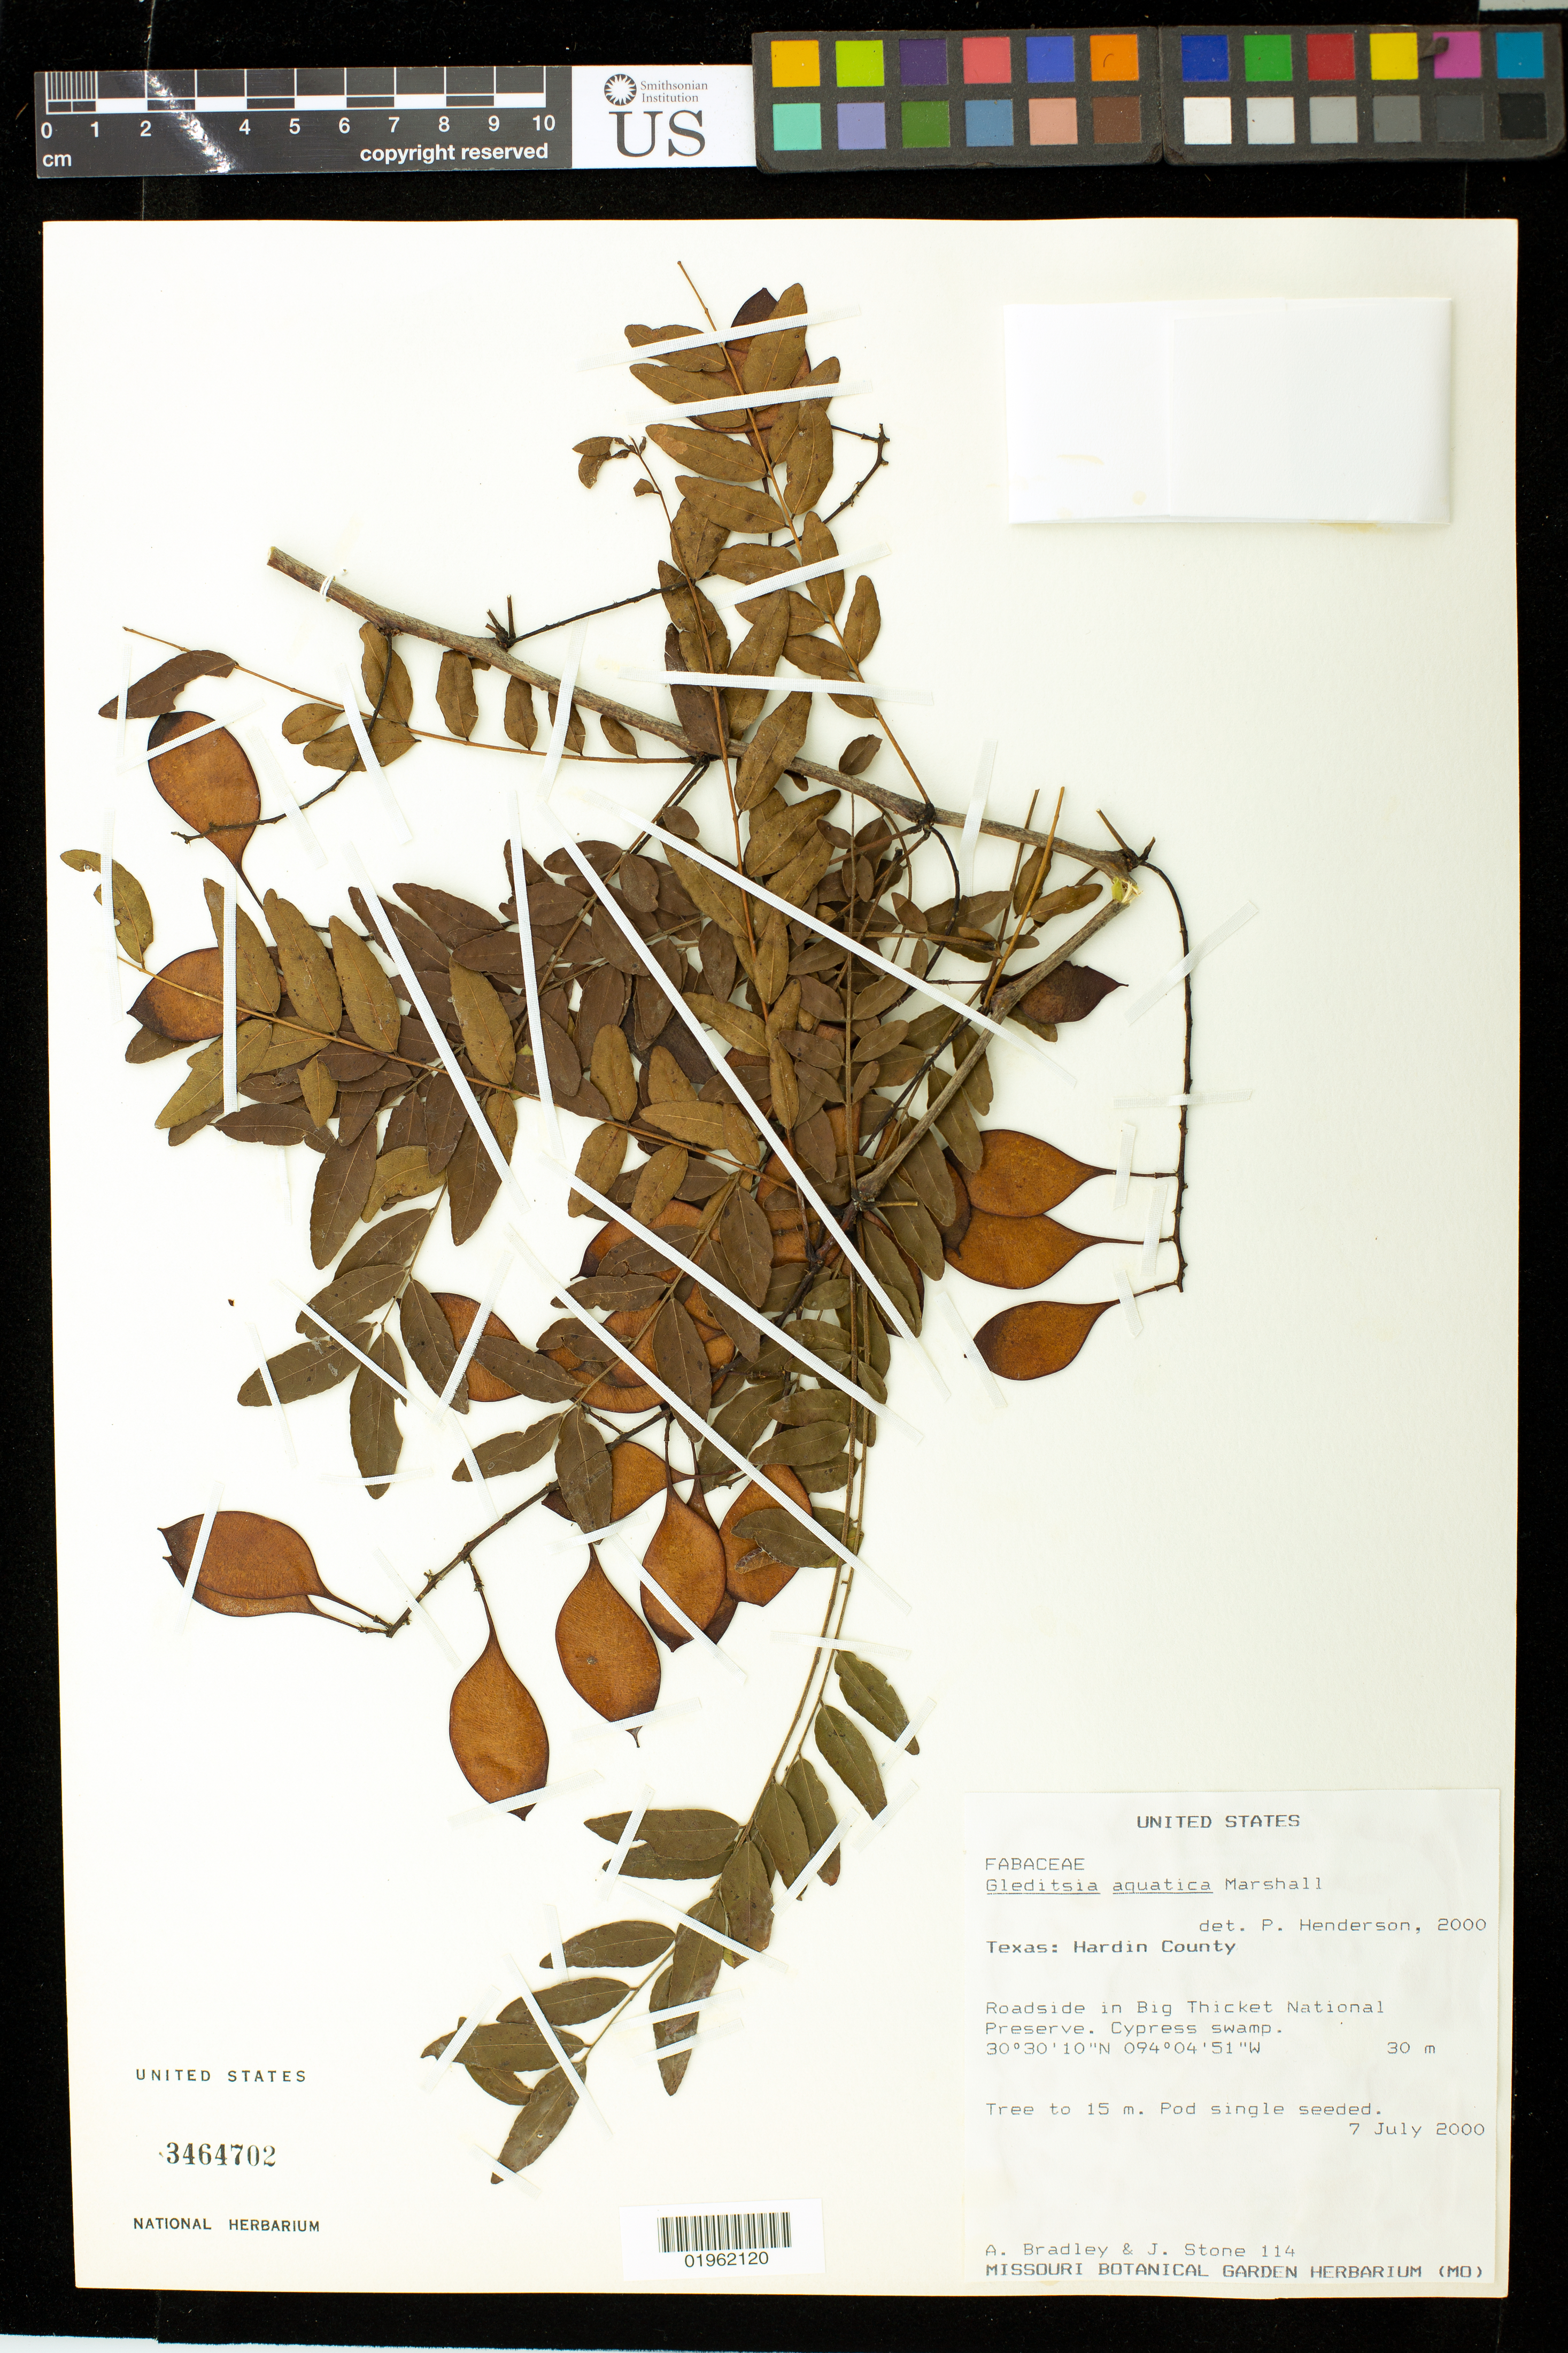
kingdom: Plantae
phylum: Tracheophyta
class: Magnoliopsida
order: Fabales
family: Fabaceae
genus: Gleditsia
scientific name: Gleditsia aquatica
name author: Marshall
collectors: A. Bradley & J. Stone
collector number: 114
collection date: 2000-07-07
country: United States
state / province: Texas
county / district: Hardin County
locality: Roadside in Big Thicket National Preserve. Cypress swamp.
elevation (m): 30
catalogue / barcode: US 3464702